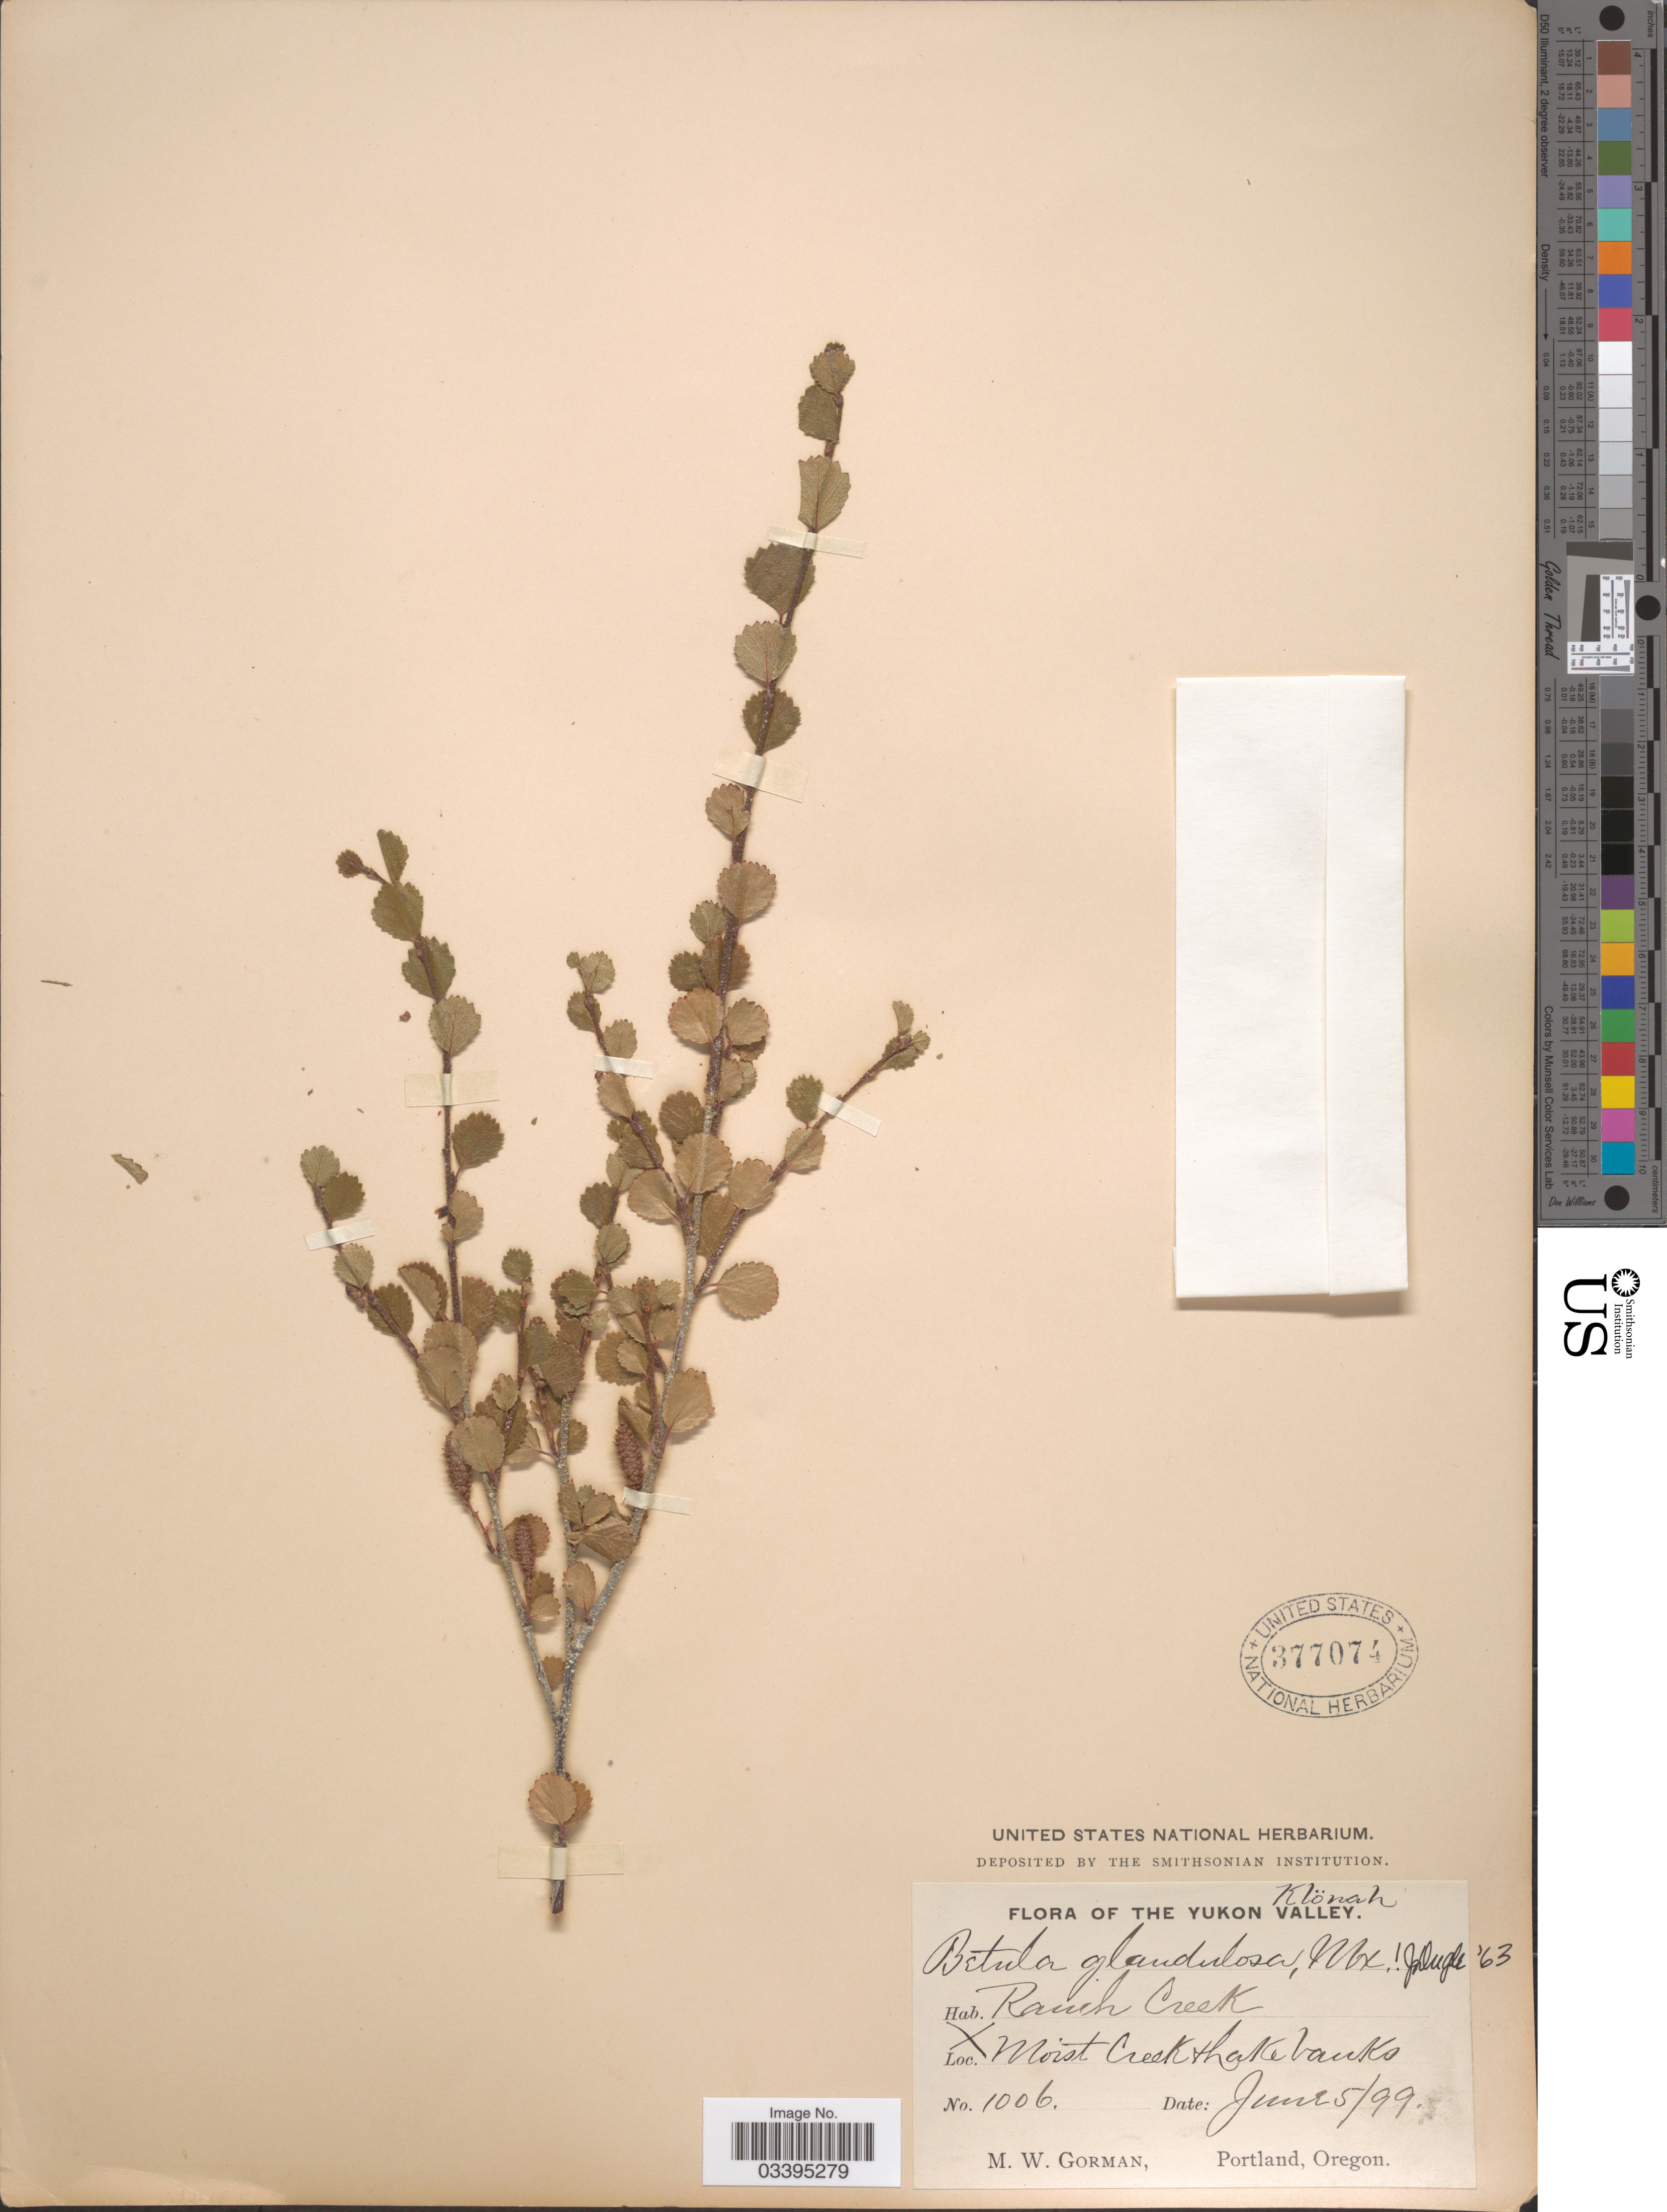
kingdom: Plantae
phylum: Tracheophyta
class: Magnoliopsida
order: Fagales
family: Betulaceae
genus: Betula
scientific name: Betula glandulosa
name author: Michx.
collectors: M. W. Gorman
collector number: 1006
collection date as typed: Transcribed d/m/y: 5/6/99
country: Canada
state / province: Yukon Territory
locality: Klönah. The Yukon Valley. Ranch Creek. Moist Creek & Lake banks.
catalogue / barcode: US 377074